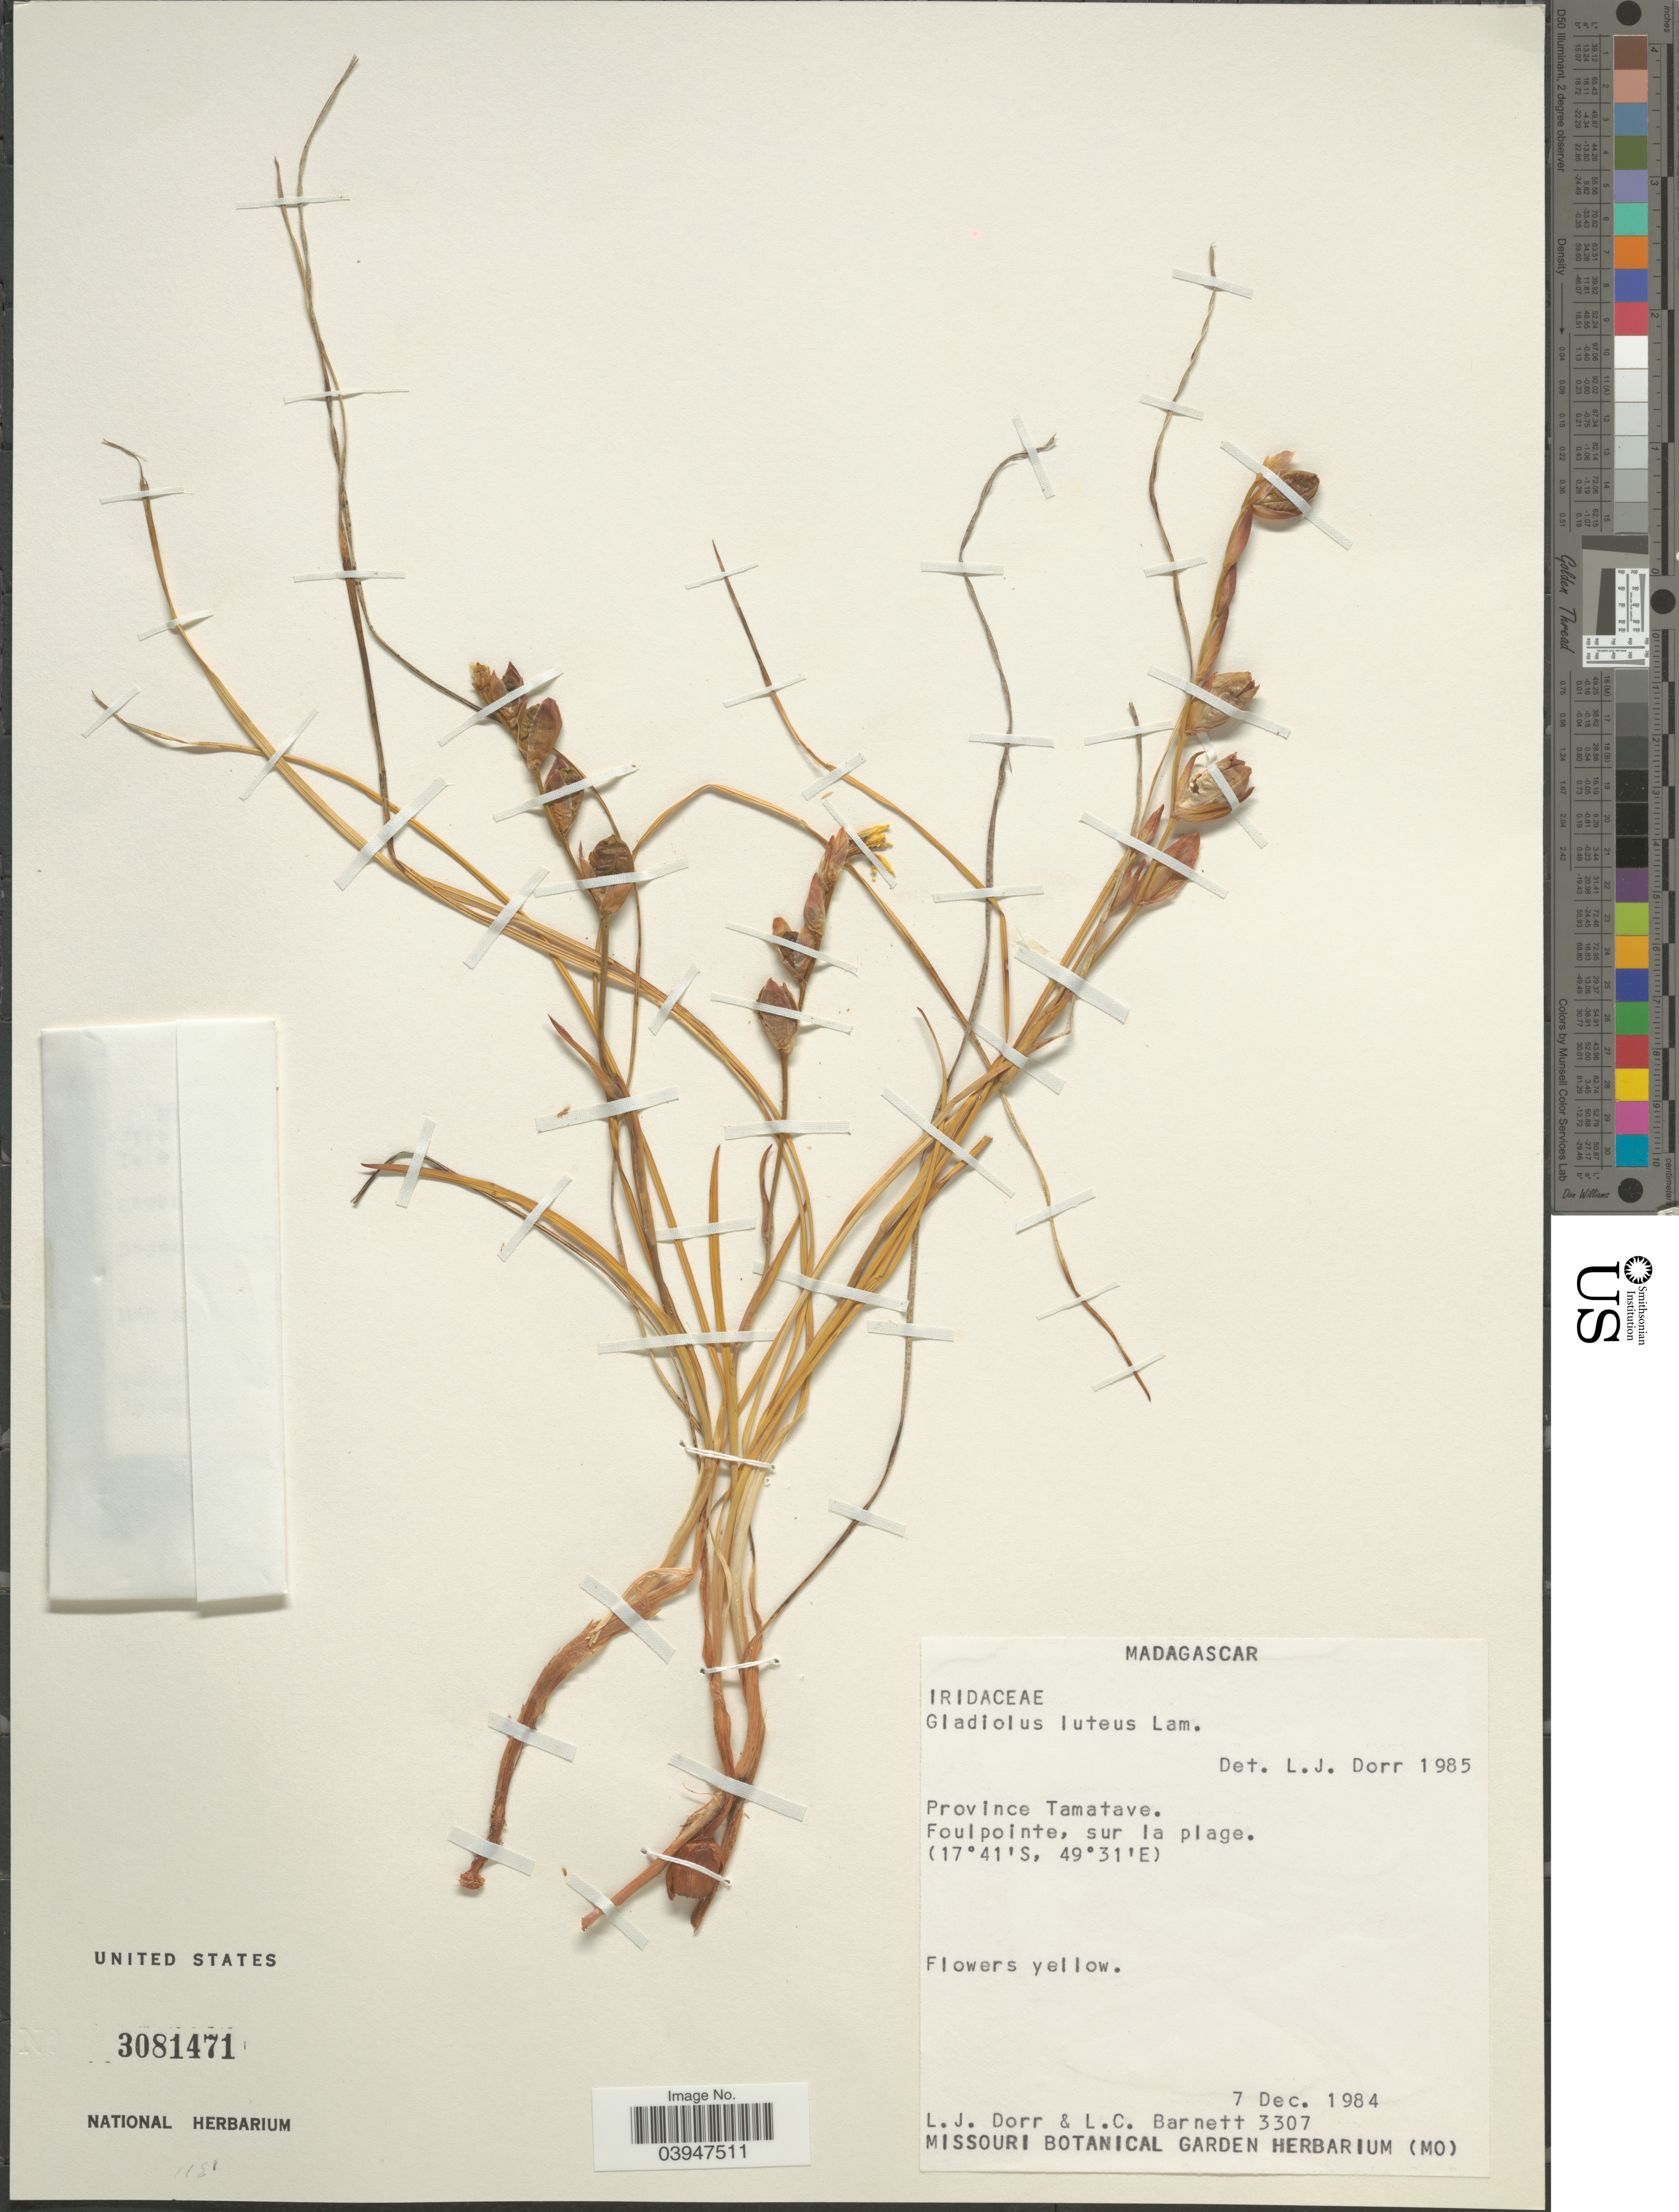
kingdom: Plantae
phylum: Tracheophyta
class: Liliopsida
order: Asparagales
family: Iridaceae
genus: Gladiolus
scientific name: Gladiolus luteus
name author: Lam.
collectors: L. J. Dorr & L. C. Barnett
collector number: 3307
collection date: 1984-12-07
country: Madagascar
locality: Province Tamatave. Foulpointe, sur la plage.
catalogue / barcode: US 3081471